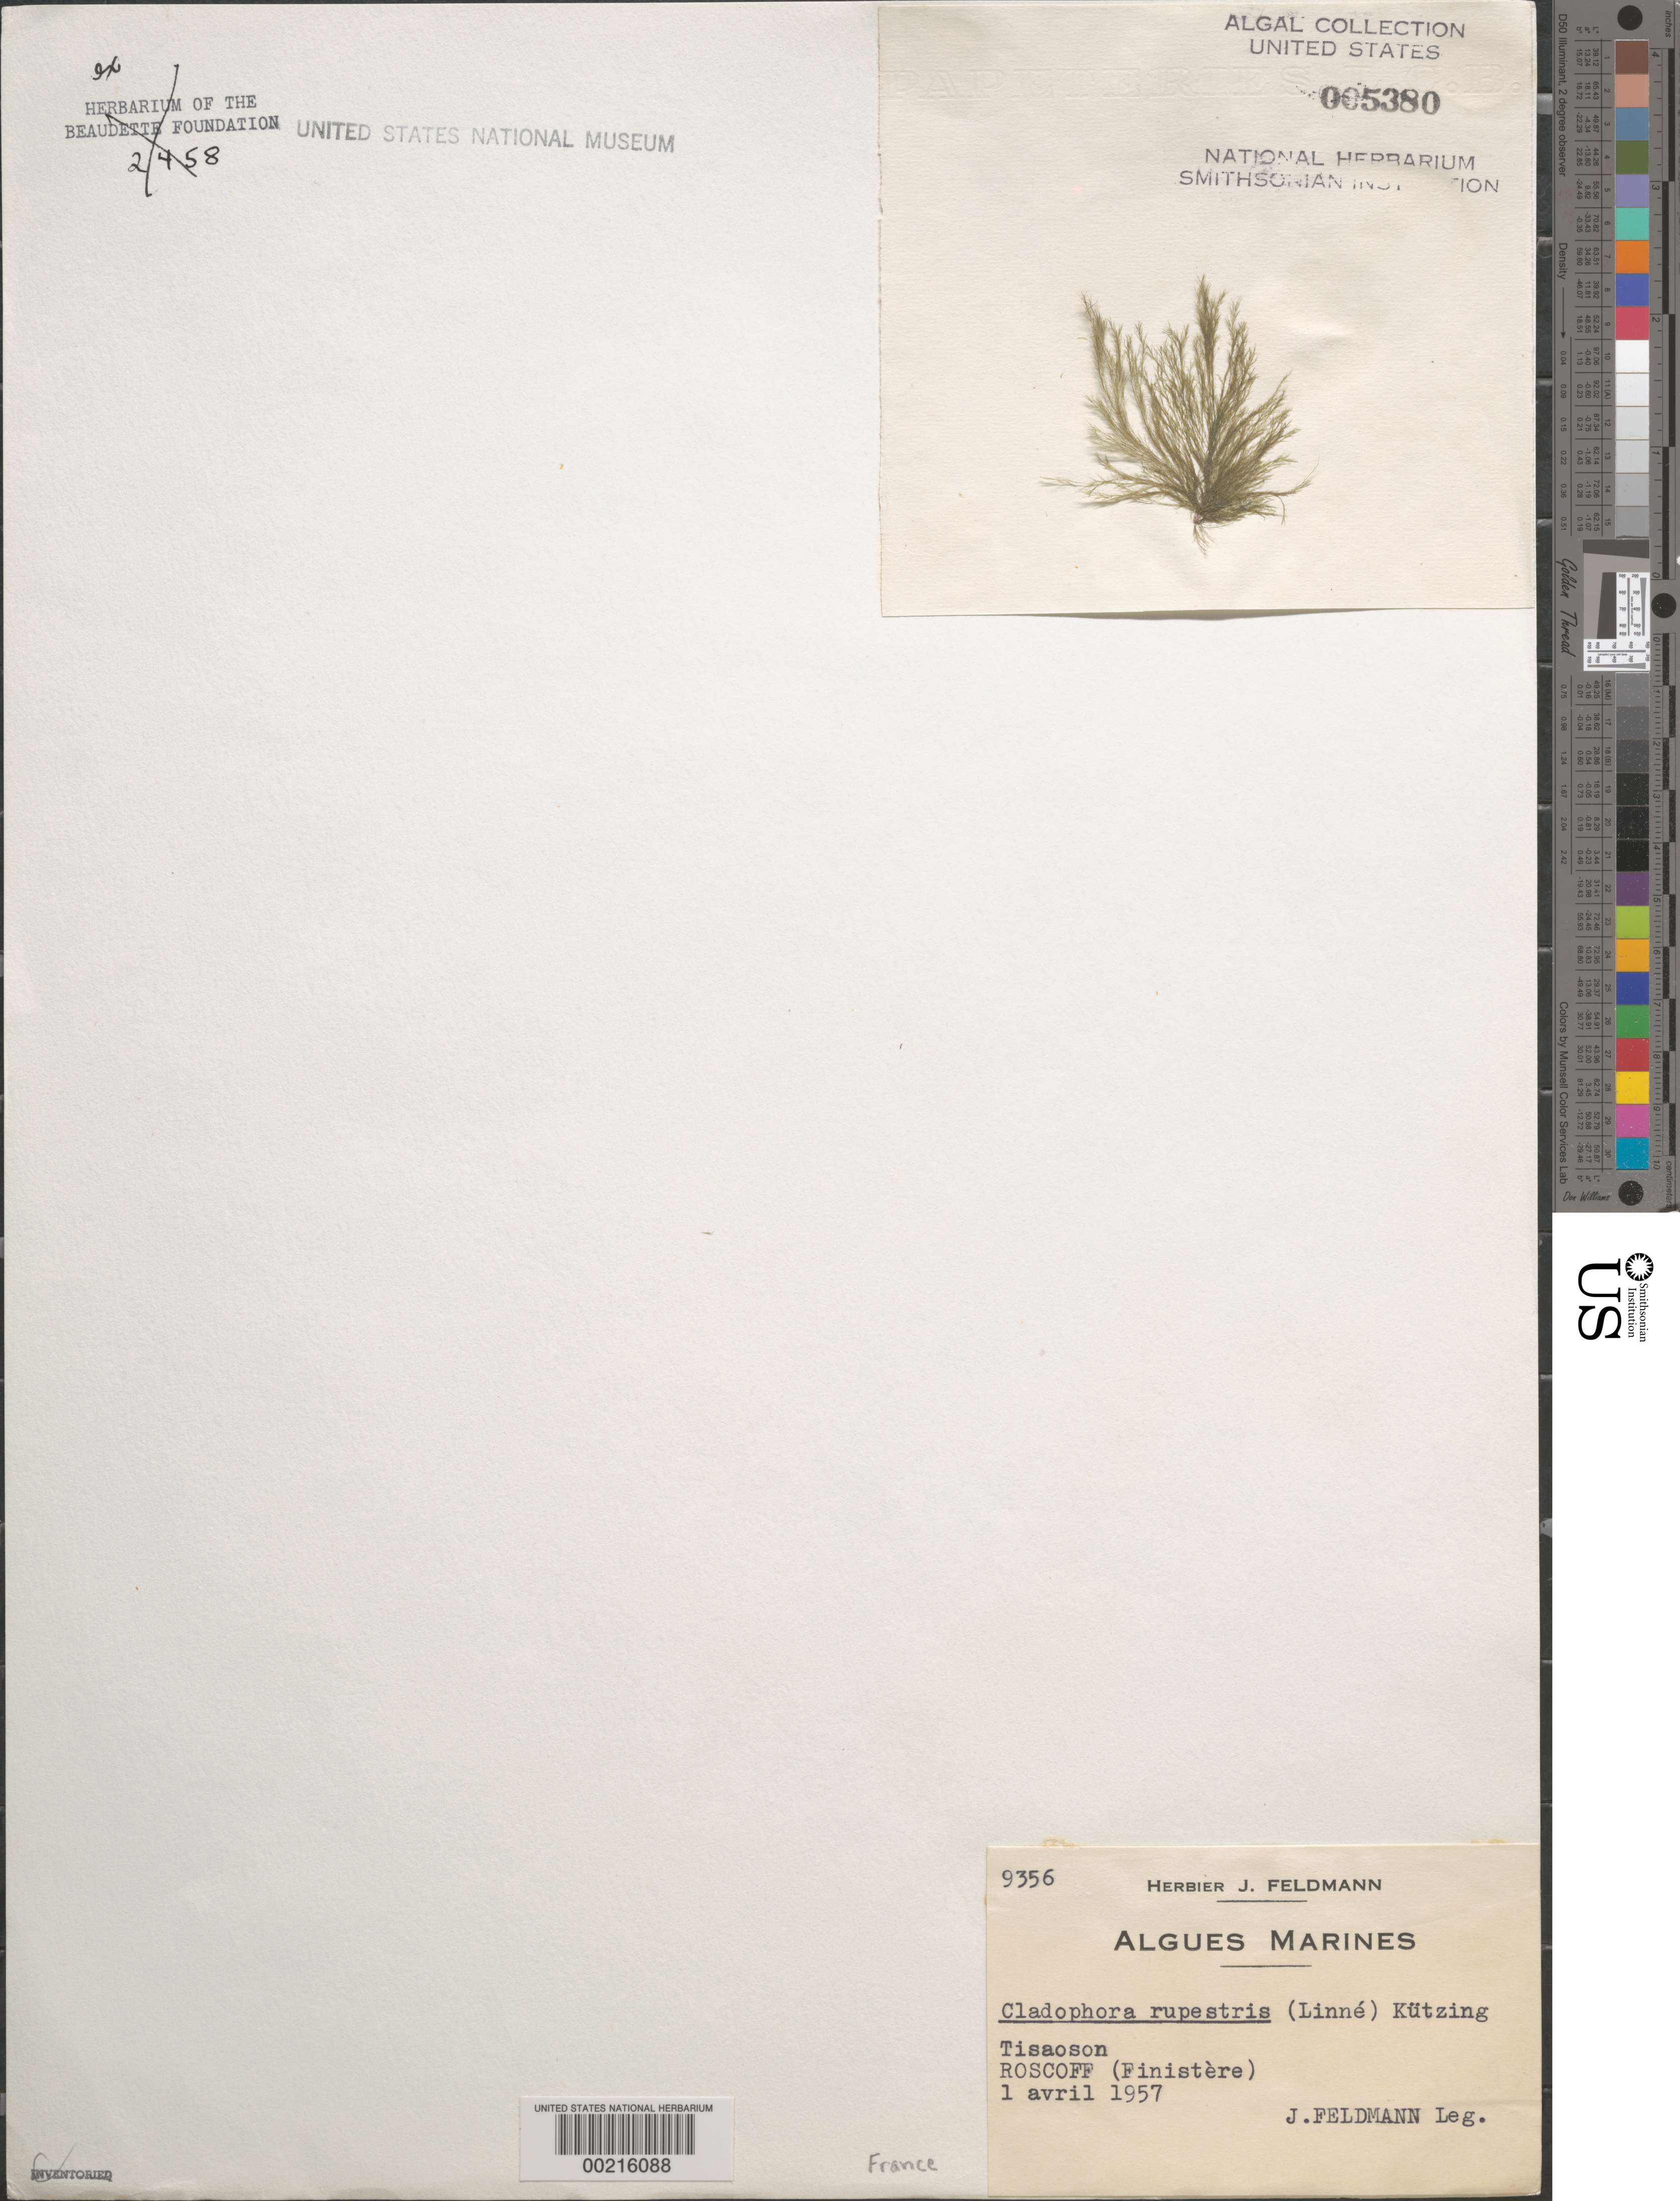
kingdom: Plantae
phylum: Chlorophyta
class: Ulvophyceae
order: Cladophorales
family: Cladophoraceae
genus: Cladophora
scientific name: Cladophora rupestris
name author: (Roth) Kütz.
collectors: J. Feldmann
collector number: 9356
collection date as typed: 01 Apr 1957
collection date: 1957-04-01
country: France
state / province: Bretagne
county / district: Finistère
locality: Roscoff, tisaoson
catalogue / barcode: US 5380